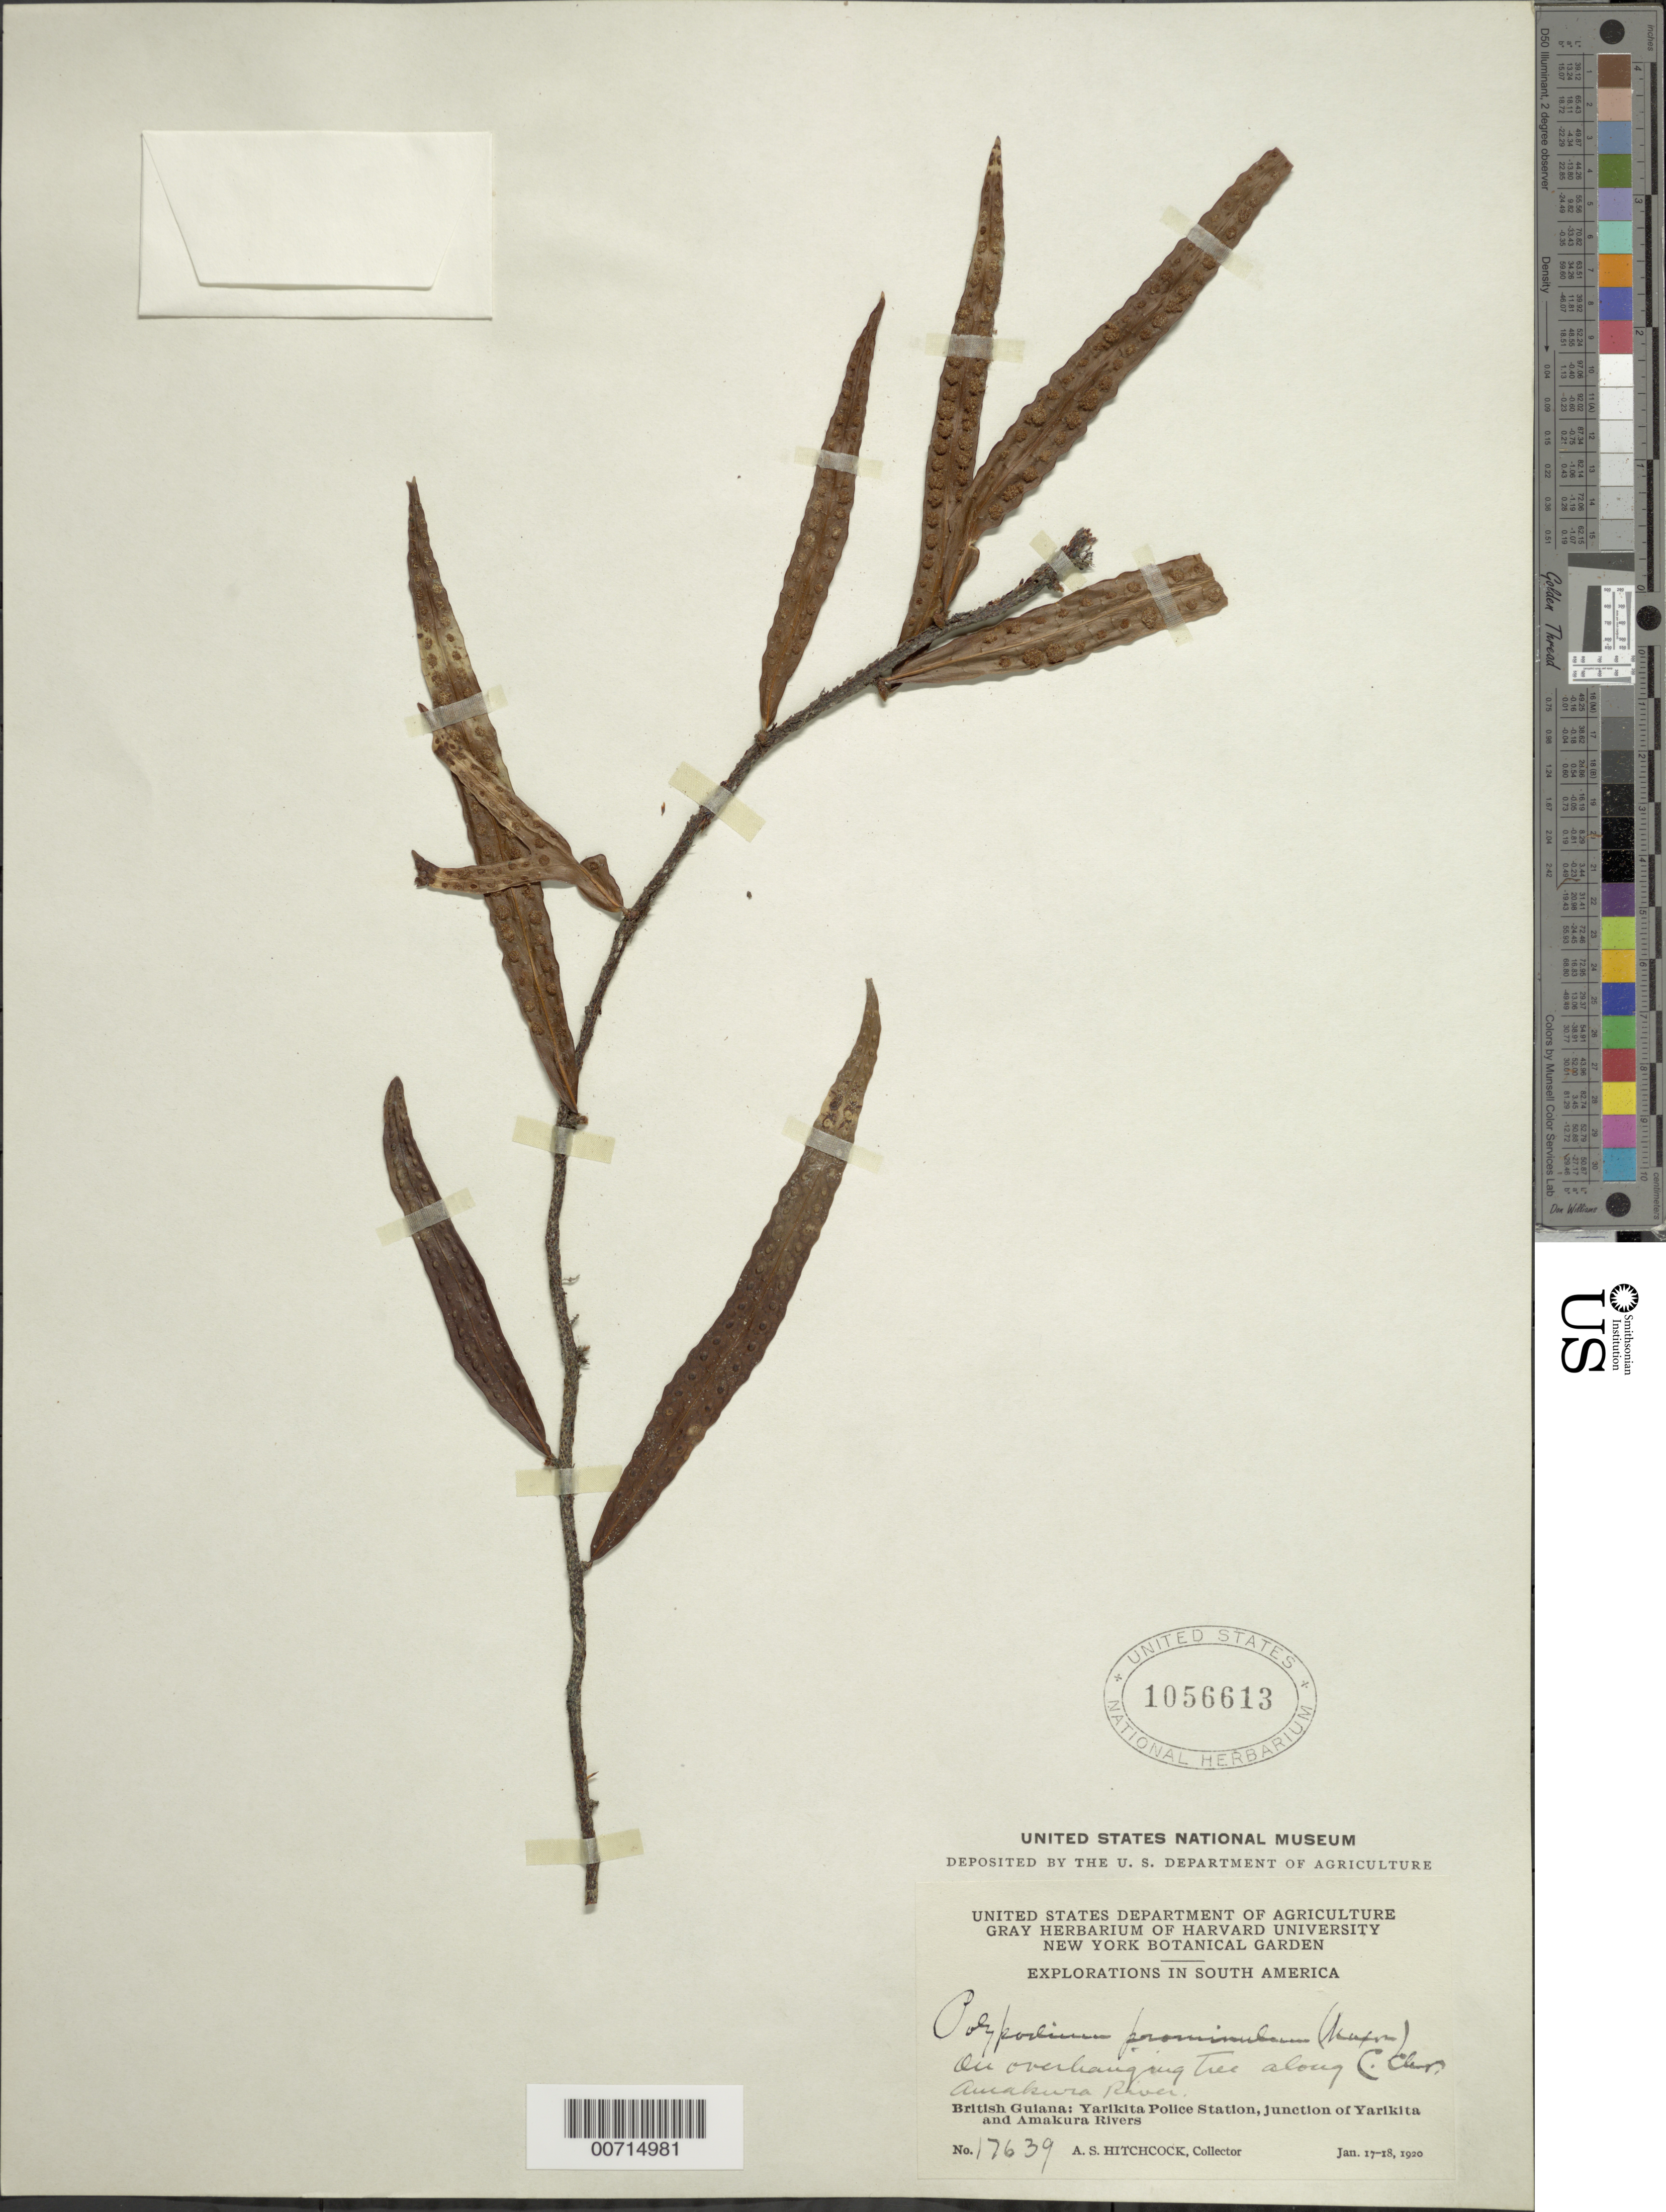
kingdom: Plantae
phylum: Tracheophyta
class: Polypodiopsida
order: Polypodiales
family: Polypodiaceae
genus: Microgramma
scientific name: Microgramma lycopodioides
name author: (L.) Copel.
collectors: A. S. Hitchcock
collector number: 17639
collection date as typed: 17-Jan-20 to 18-Jan-20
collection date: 1920-01-17/1920-01-18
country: Guyana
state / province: Barima-Waini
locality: Yarikita Police Sta., junct. of Yarikita & Amakura Rivers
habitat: Along river; on overhanging tree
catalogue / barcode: US 1056613